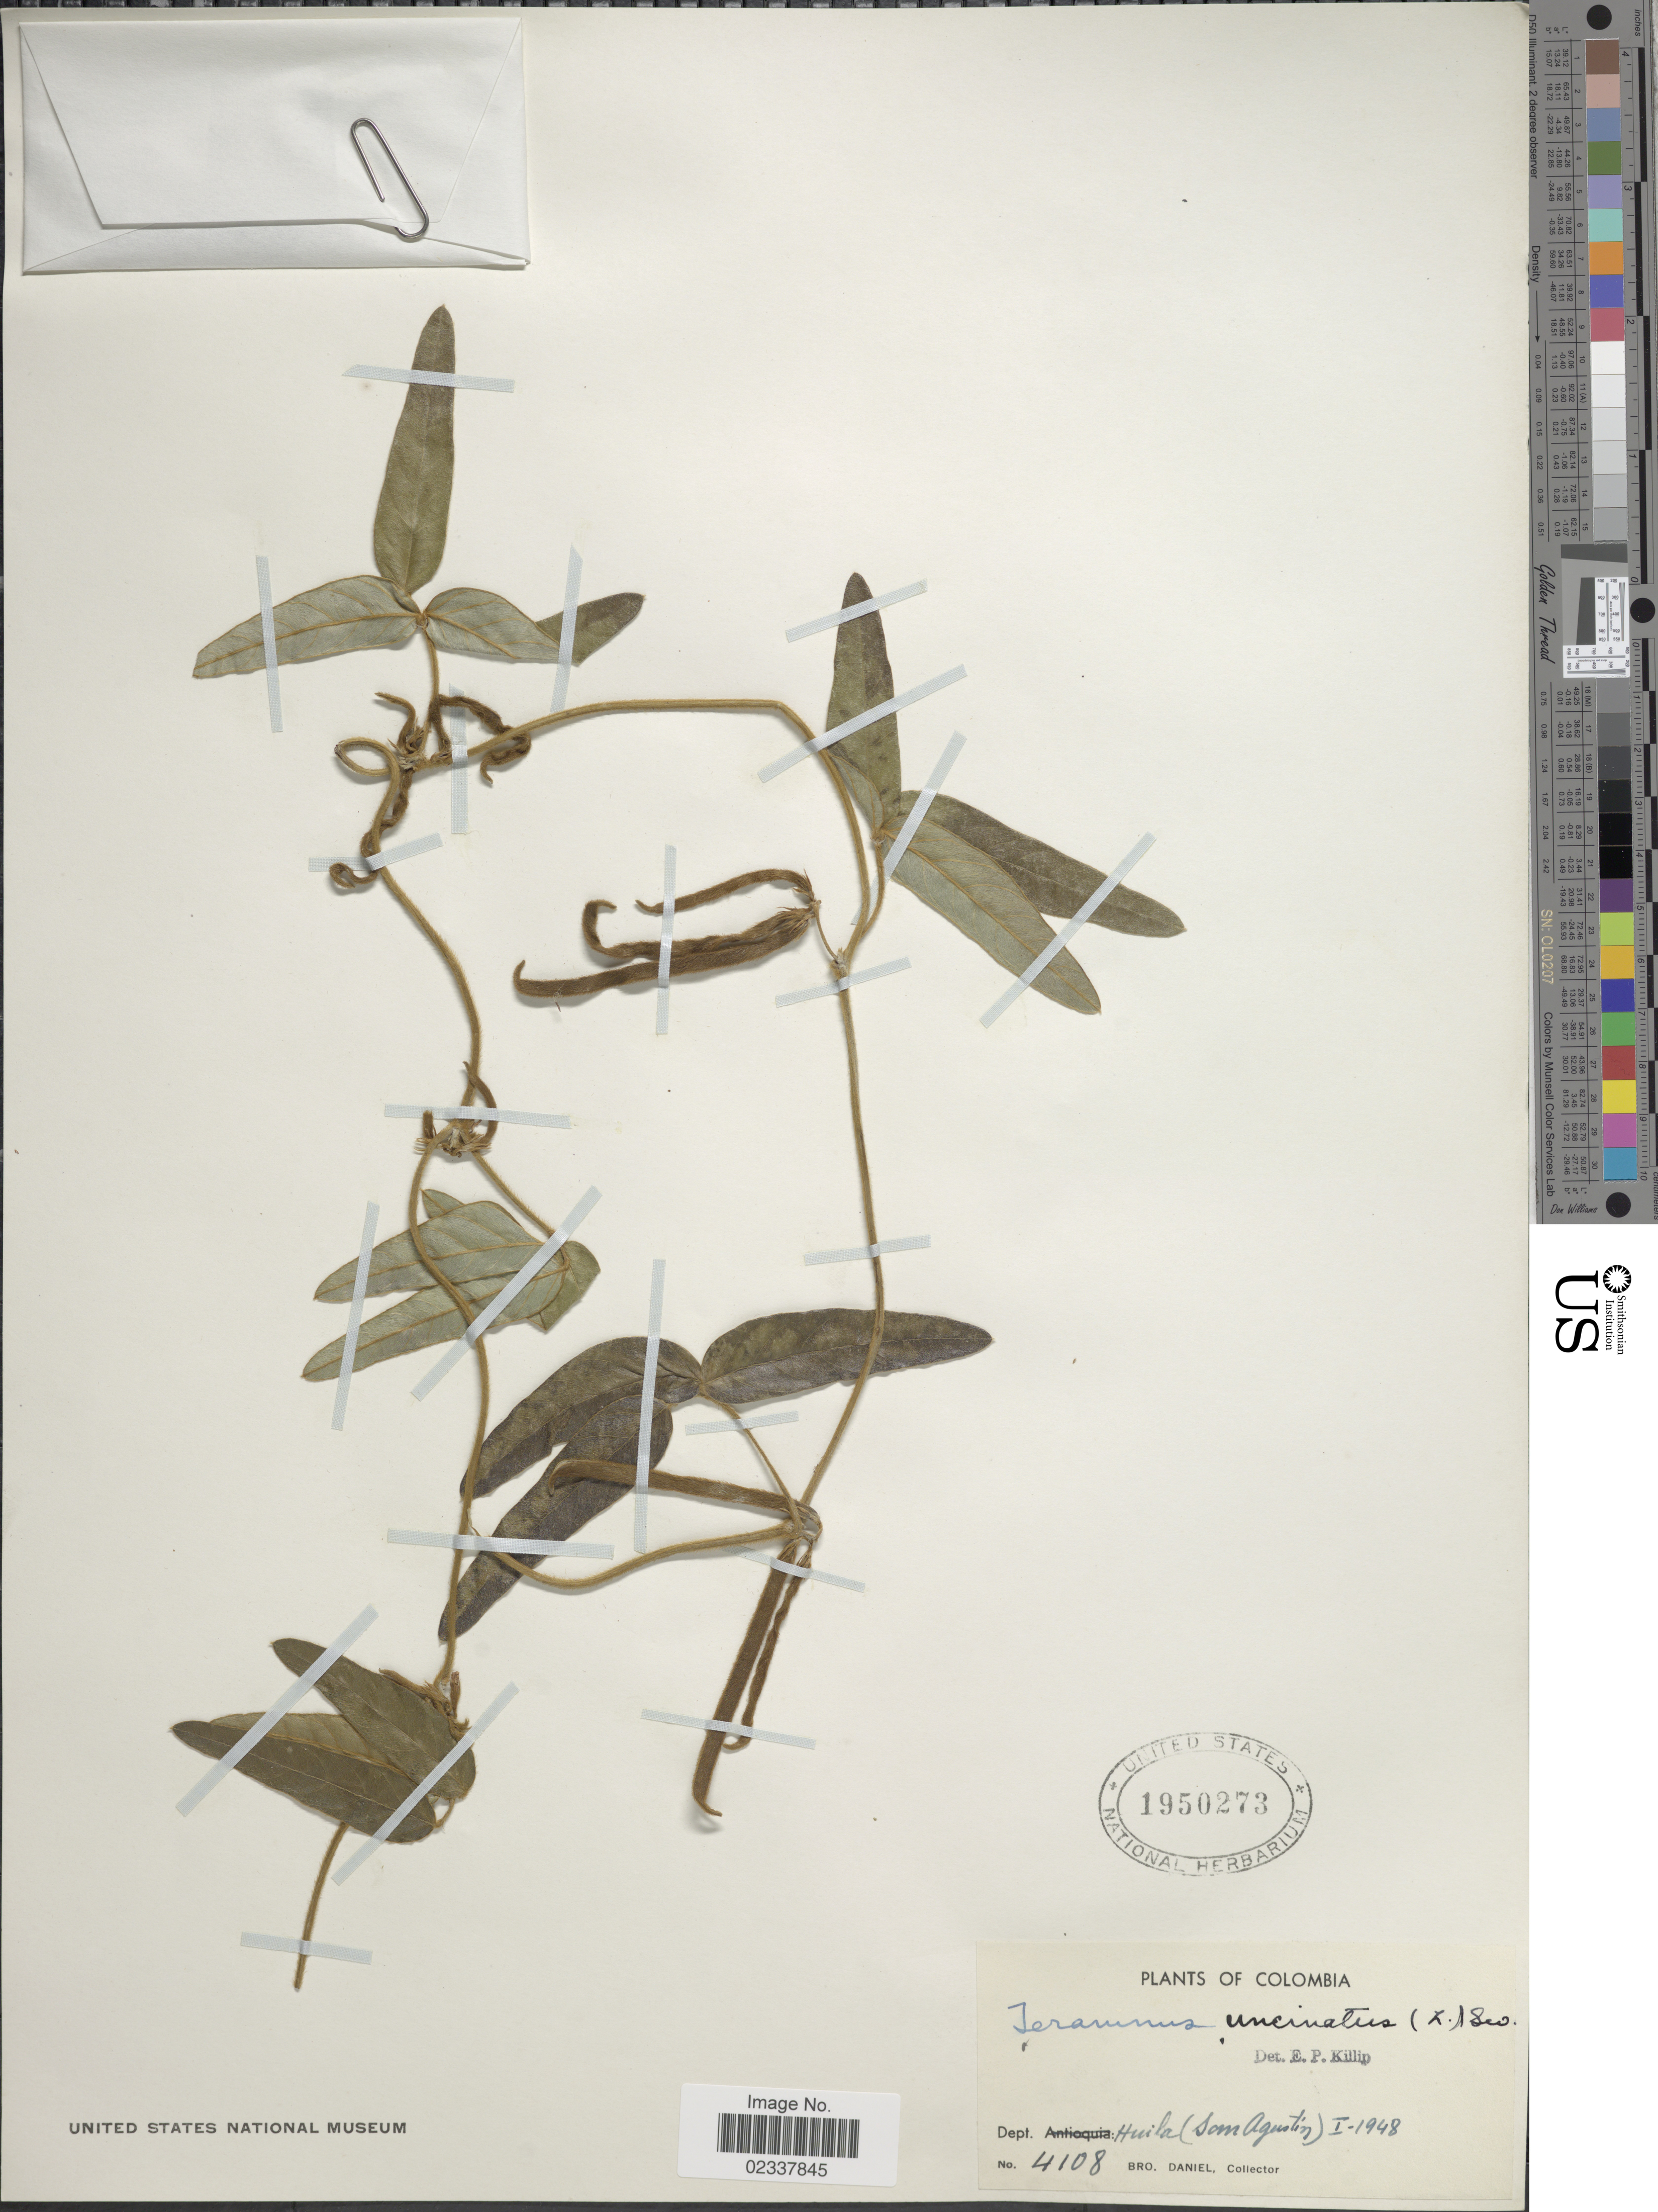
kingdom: Plantae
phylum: Tracheophyta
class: Magnoliopsida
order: Fabales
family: Fabaceae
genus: Teramnus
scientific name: Teramnus uncinatus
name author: (L.) Sw.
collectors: Bro. Daniel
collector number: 4108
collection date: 1948-01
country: Colombia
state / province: Huila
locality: San Agostin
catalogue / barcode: US 1950273